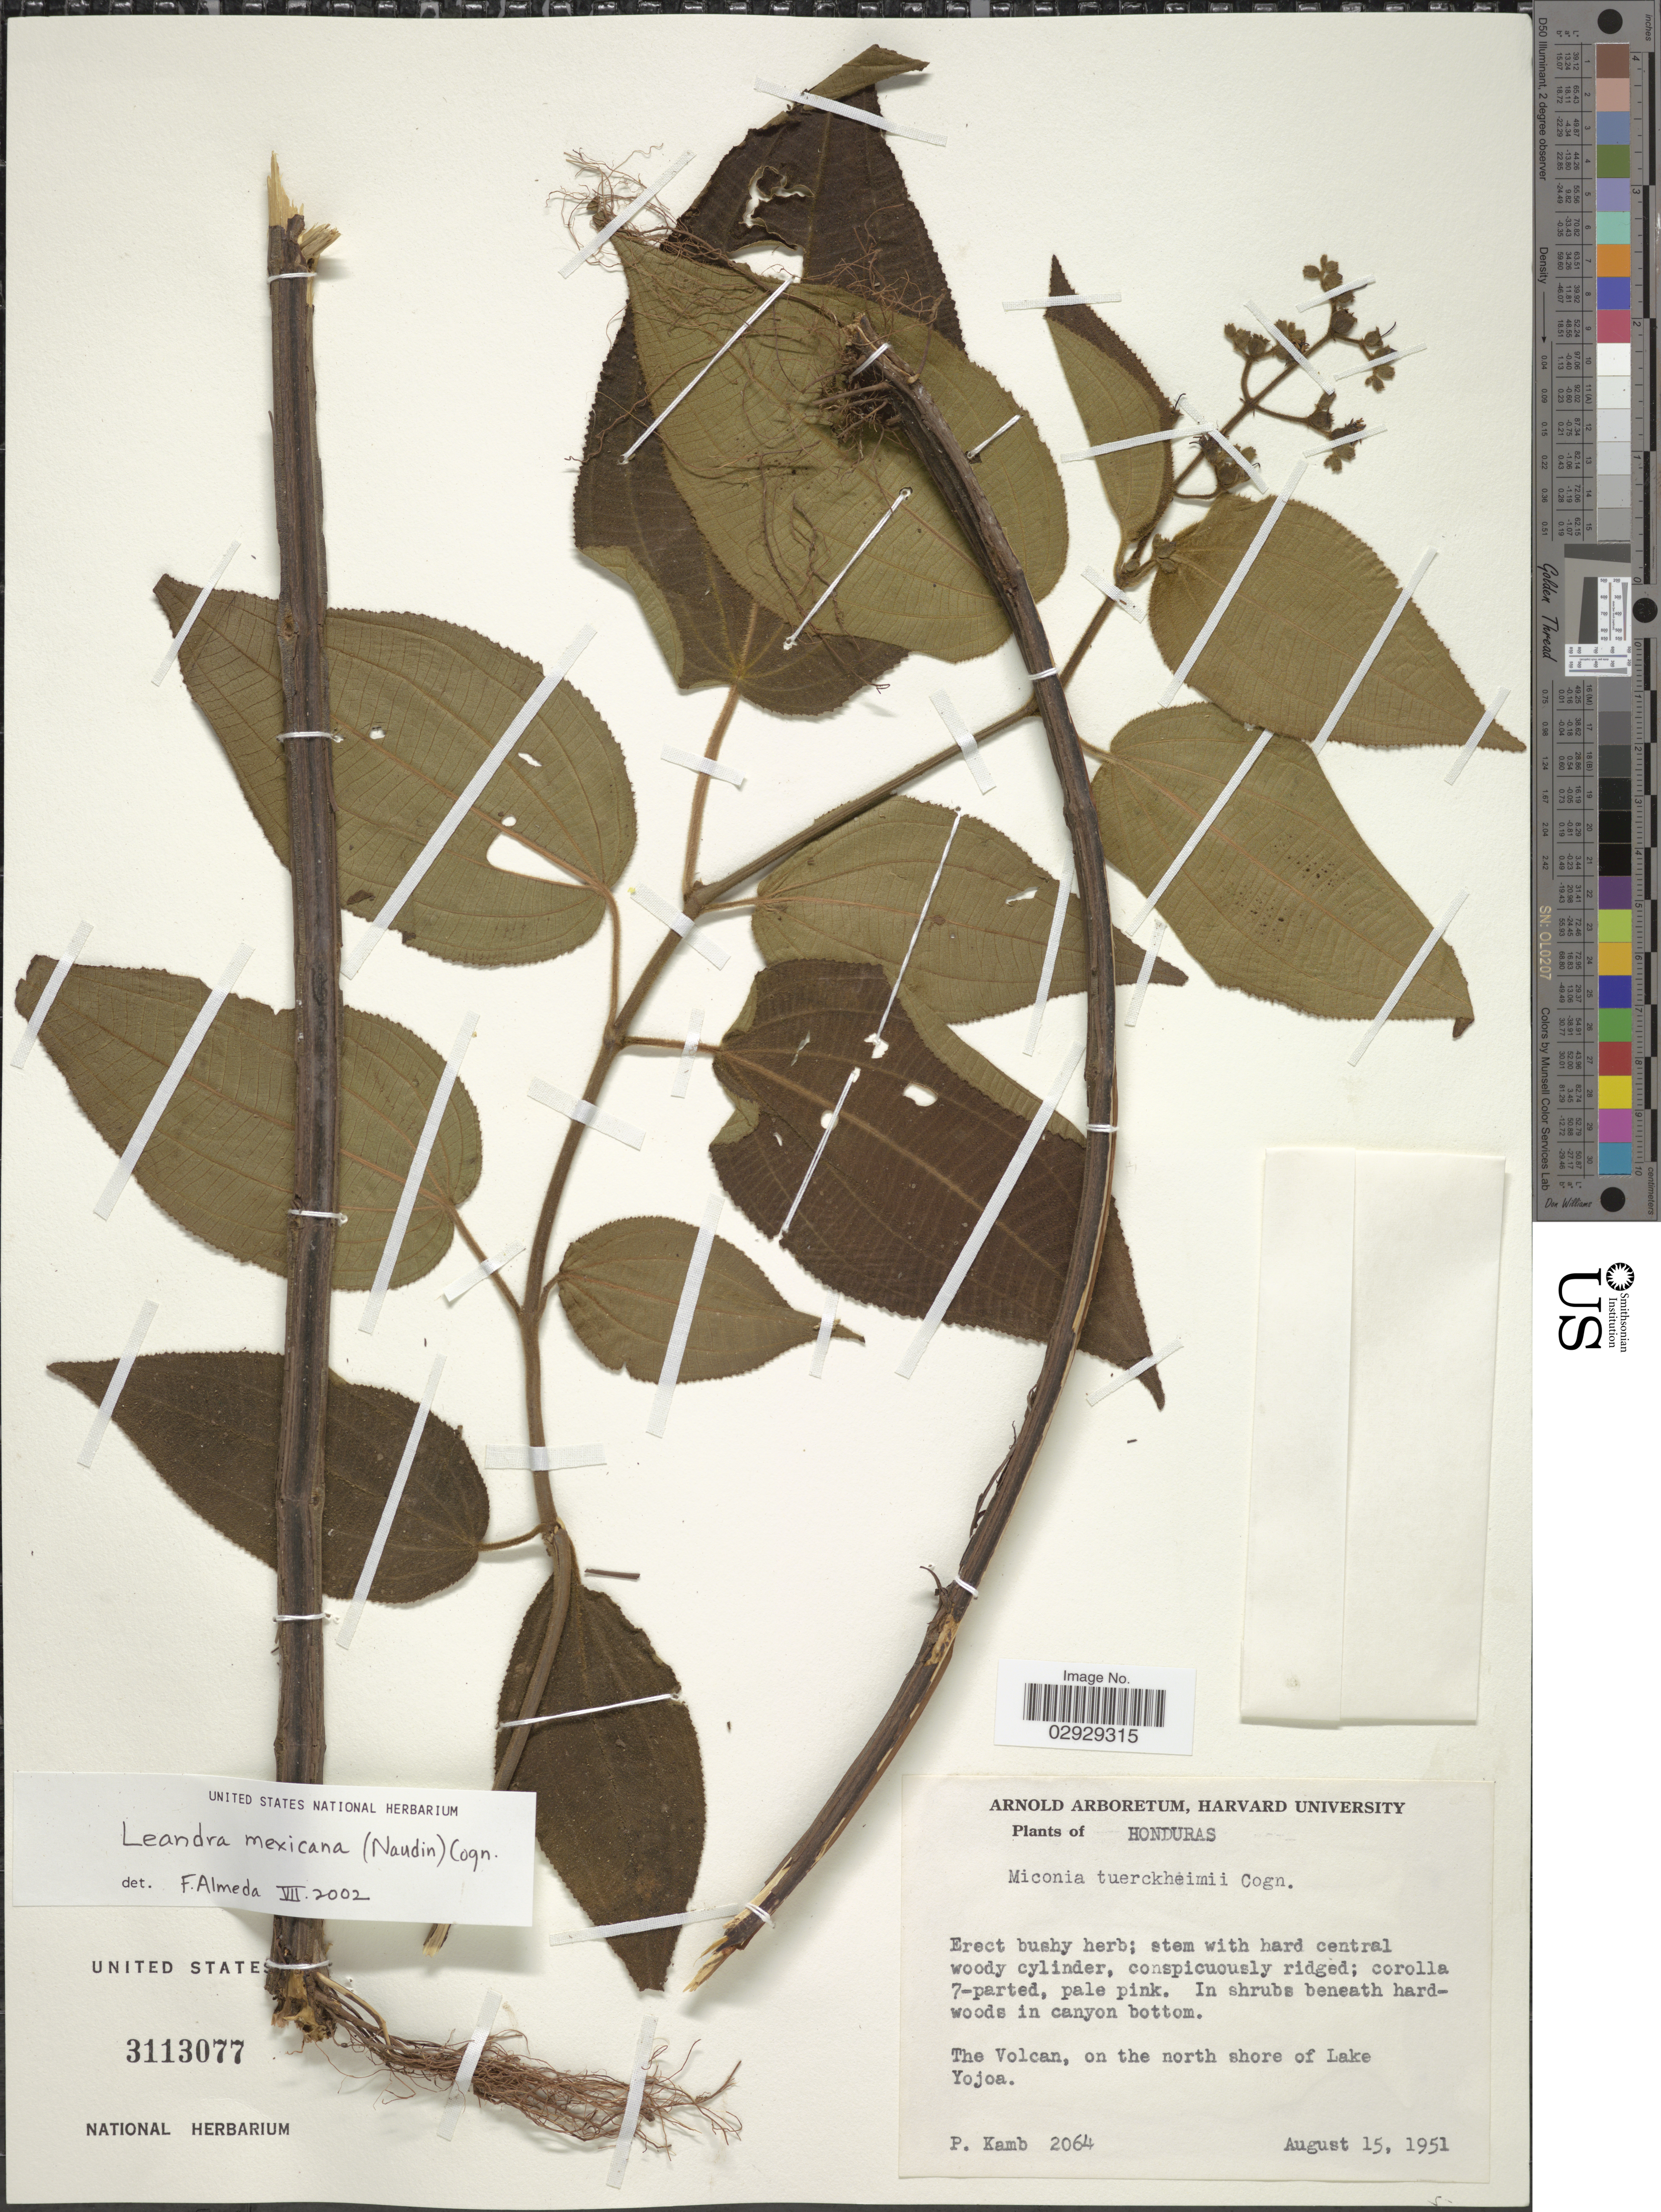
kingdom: Plantae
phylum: Tracheophyta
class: Magnoliopsida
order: Myrtales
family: Melastomataceae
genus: Leandra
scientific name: Leandra mexicana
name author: (Naudin) Cogn.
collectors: P. Kamb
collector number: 2064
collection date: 1951-08-15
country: Honduras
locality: The Volcan, on the north shore of Lake Yojoa.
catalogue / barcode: US 3113077